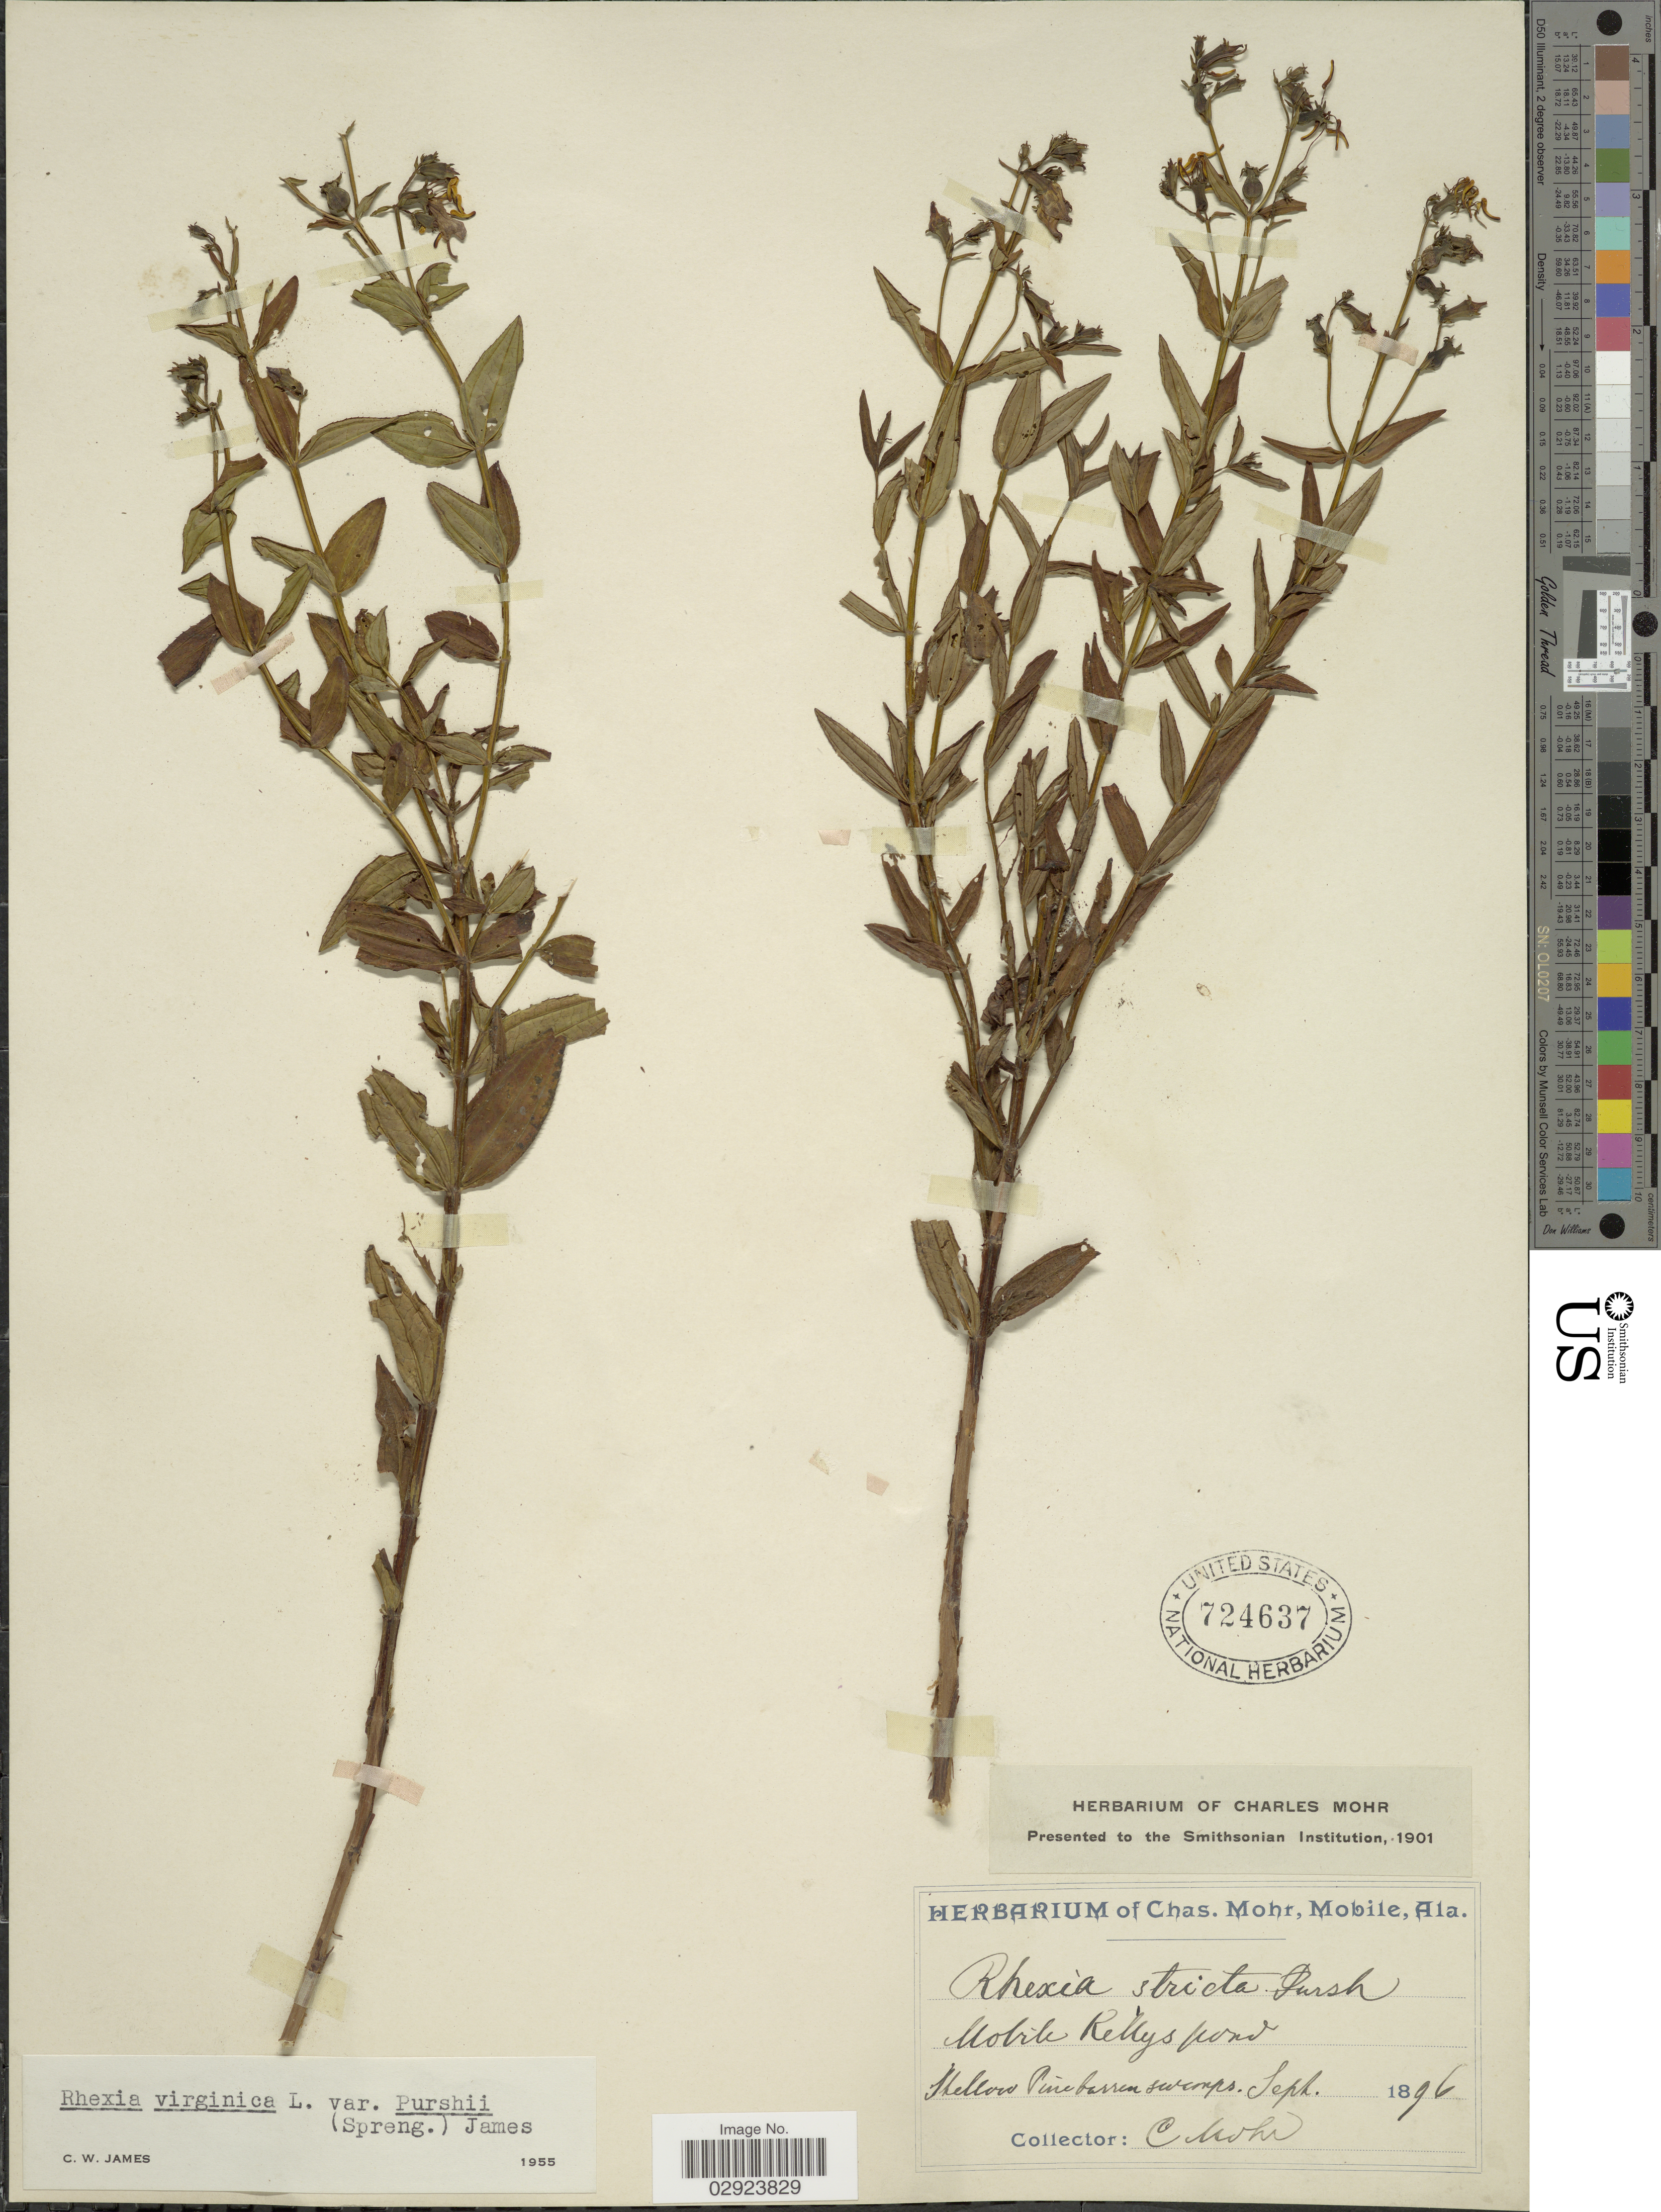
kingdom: Plantae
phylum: Tracheophyta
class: Magnoliopsida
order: Myrtales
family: Melastomataceae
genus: Rhexia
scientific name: Rhexia virginica var. purshii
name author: (Spreng.) C.W. James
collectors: Mohr, C. T. (herbarium)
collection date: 1896-09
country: United States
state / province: Alabama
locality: Mobile Kellys pond. Shallow Pine barren swamps.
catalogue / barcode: US 724637